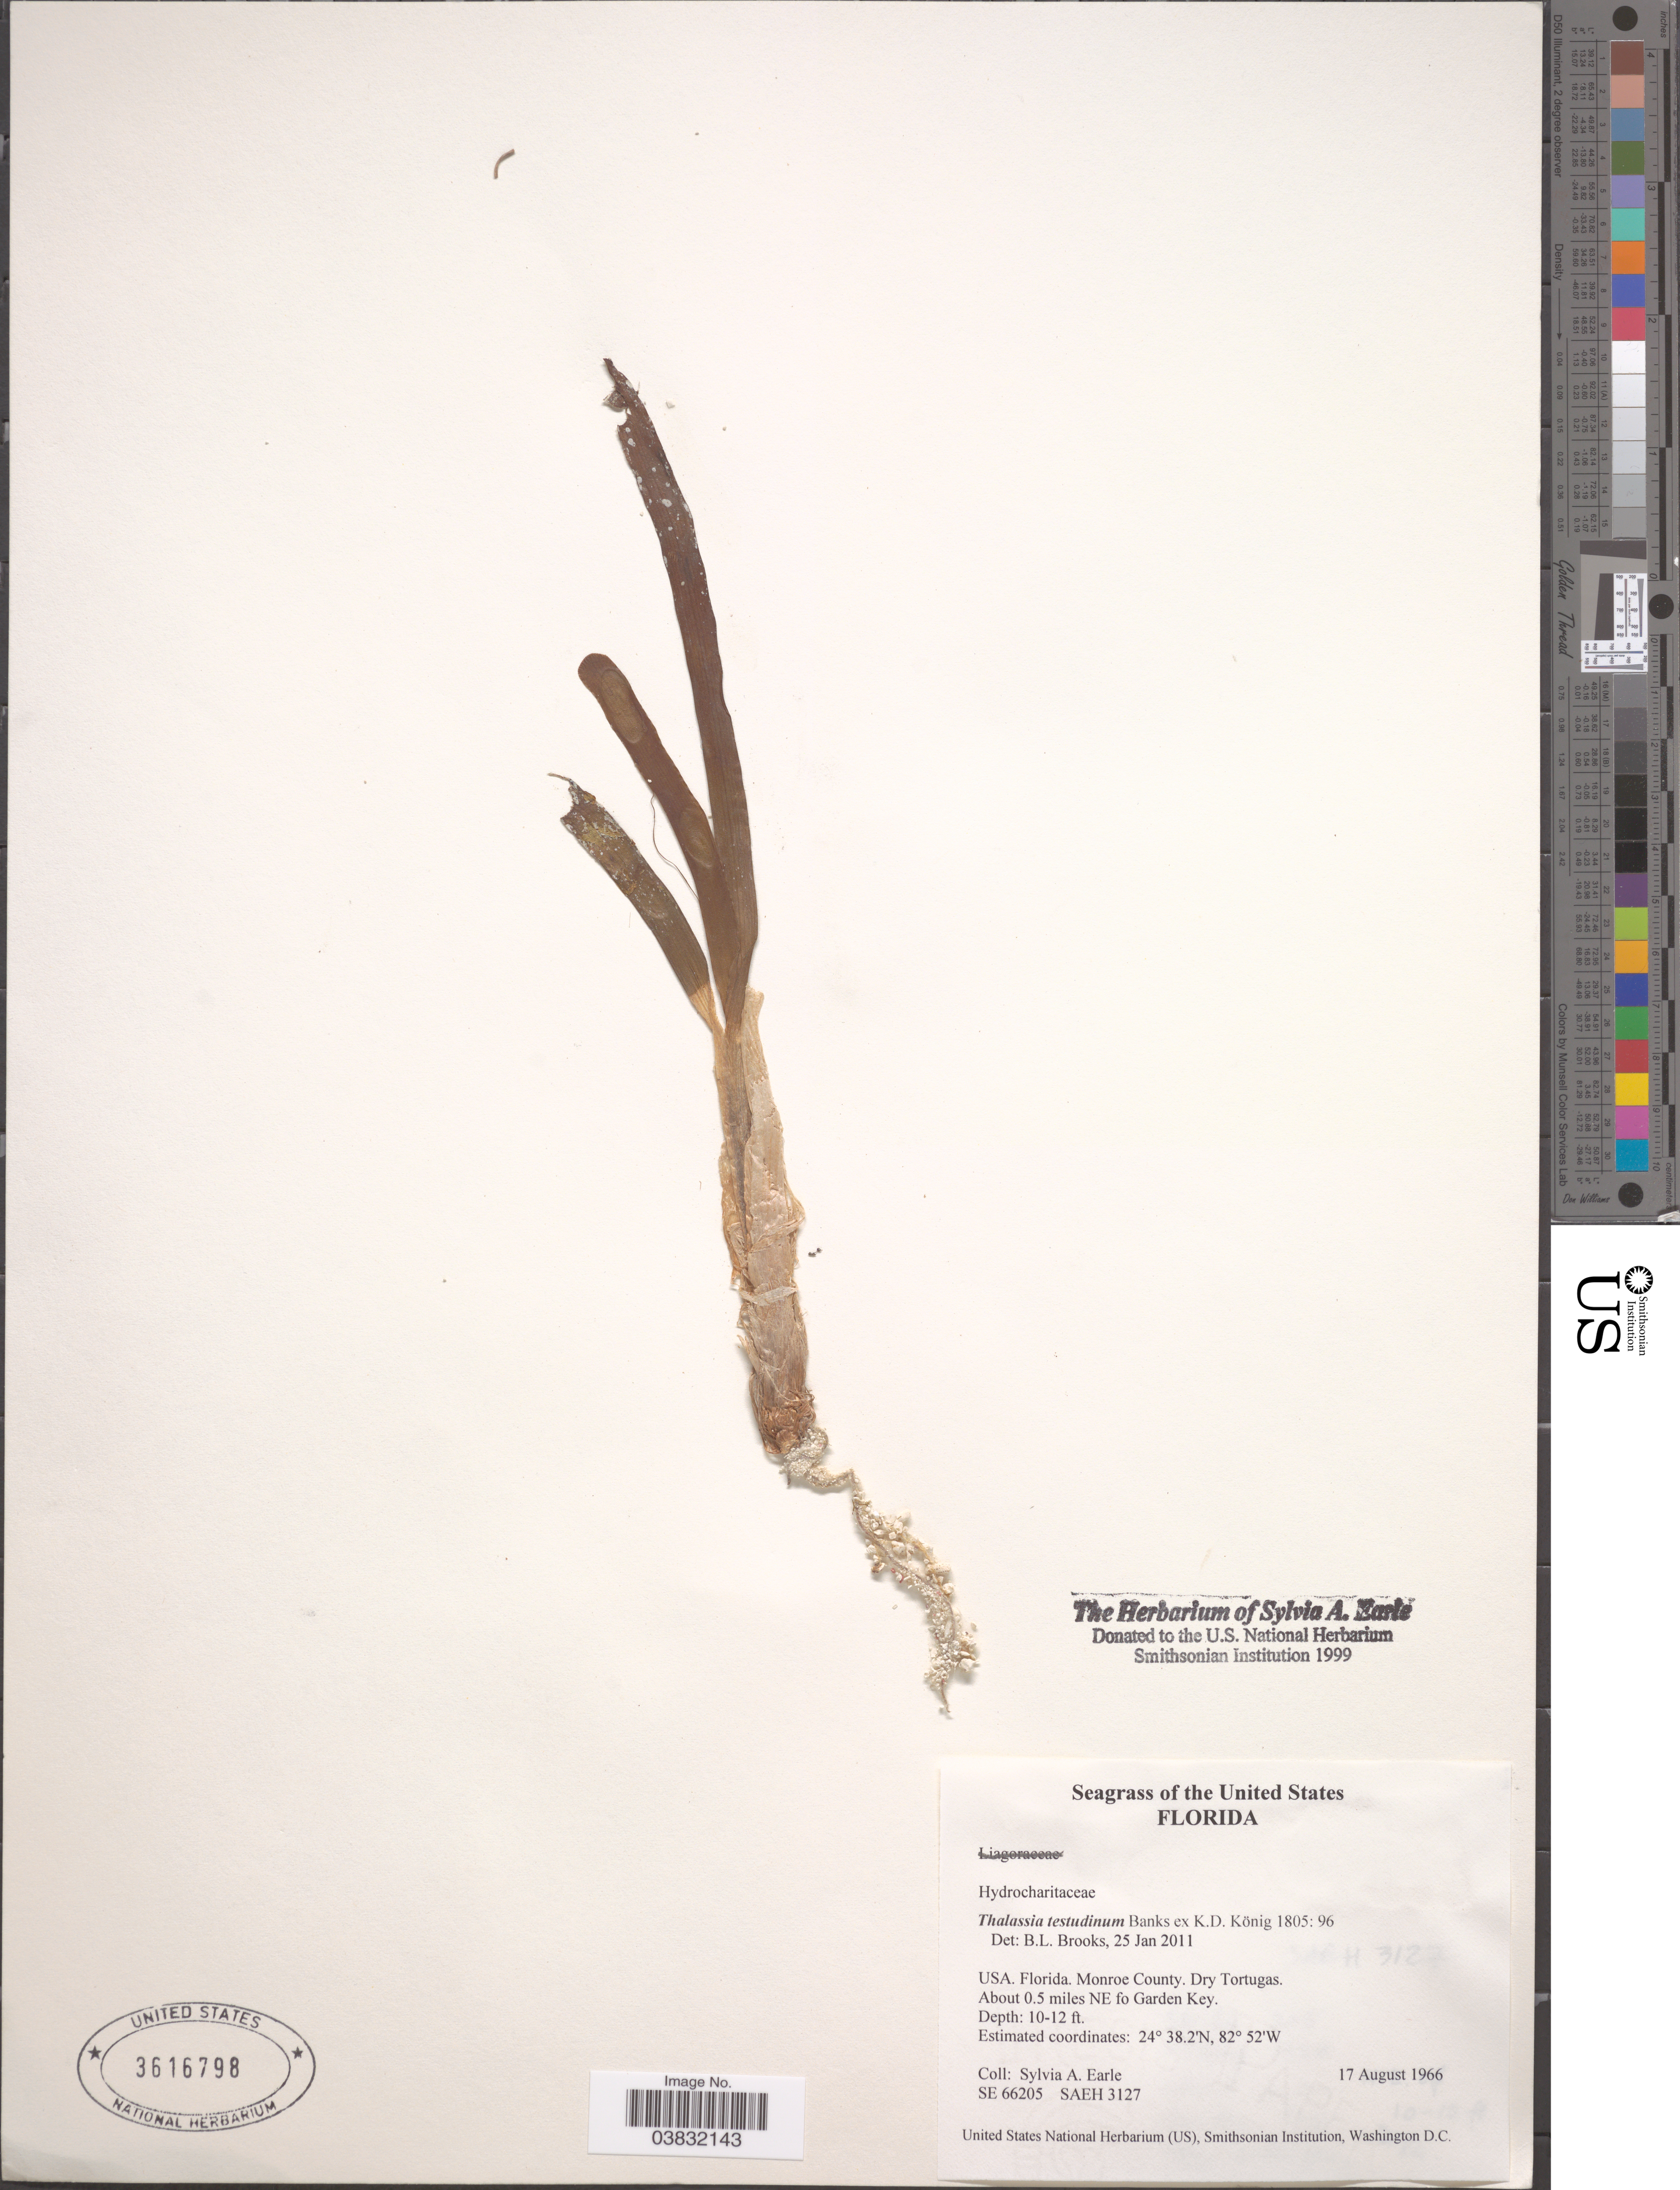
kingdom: Plantae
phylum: Tracheophyta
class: Liliopsida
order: Alismatales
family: Hydrocharitaceae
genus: Thalassia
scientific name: Thalassia testudinum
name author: Banks & Sol. ex K.D. Koenig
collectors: S. A. Earle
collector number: SE 66205/SAEH 3127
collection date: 1966-08-17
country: United States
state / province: Florida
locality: Monroe County. Dry Tortugas. About 0.5 miles NE of Garden Key.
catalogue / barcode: US 3616798